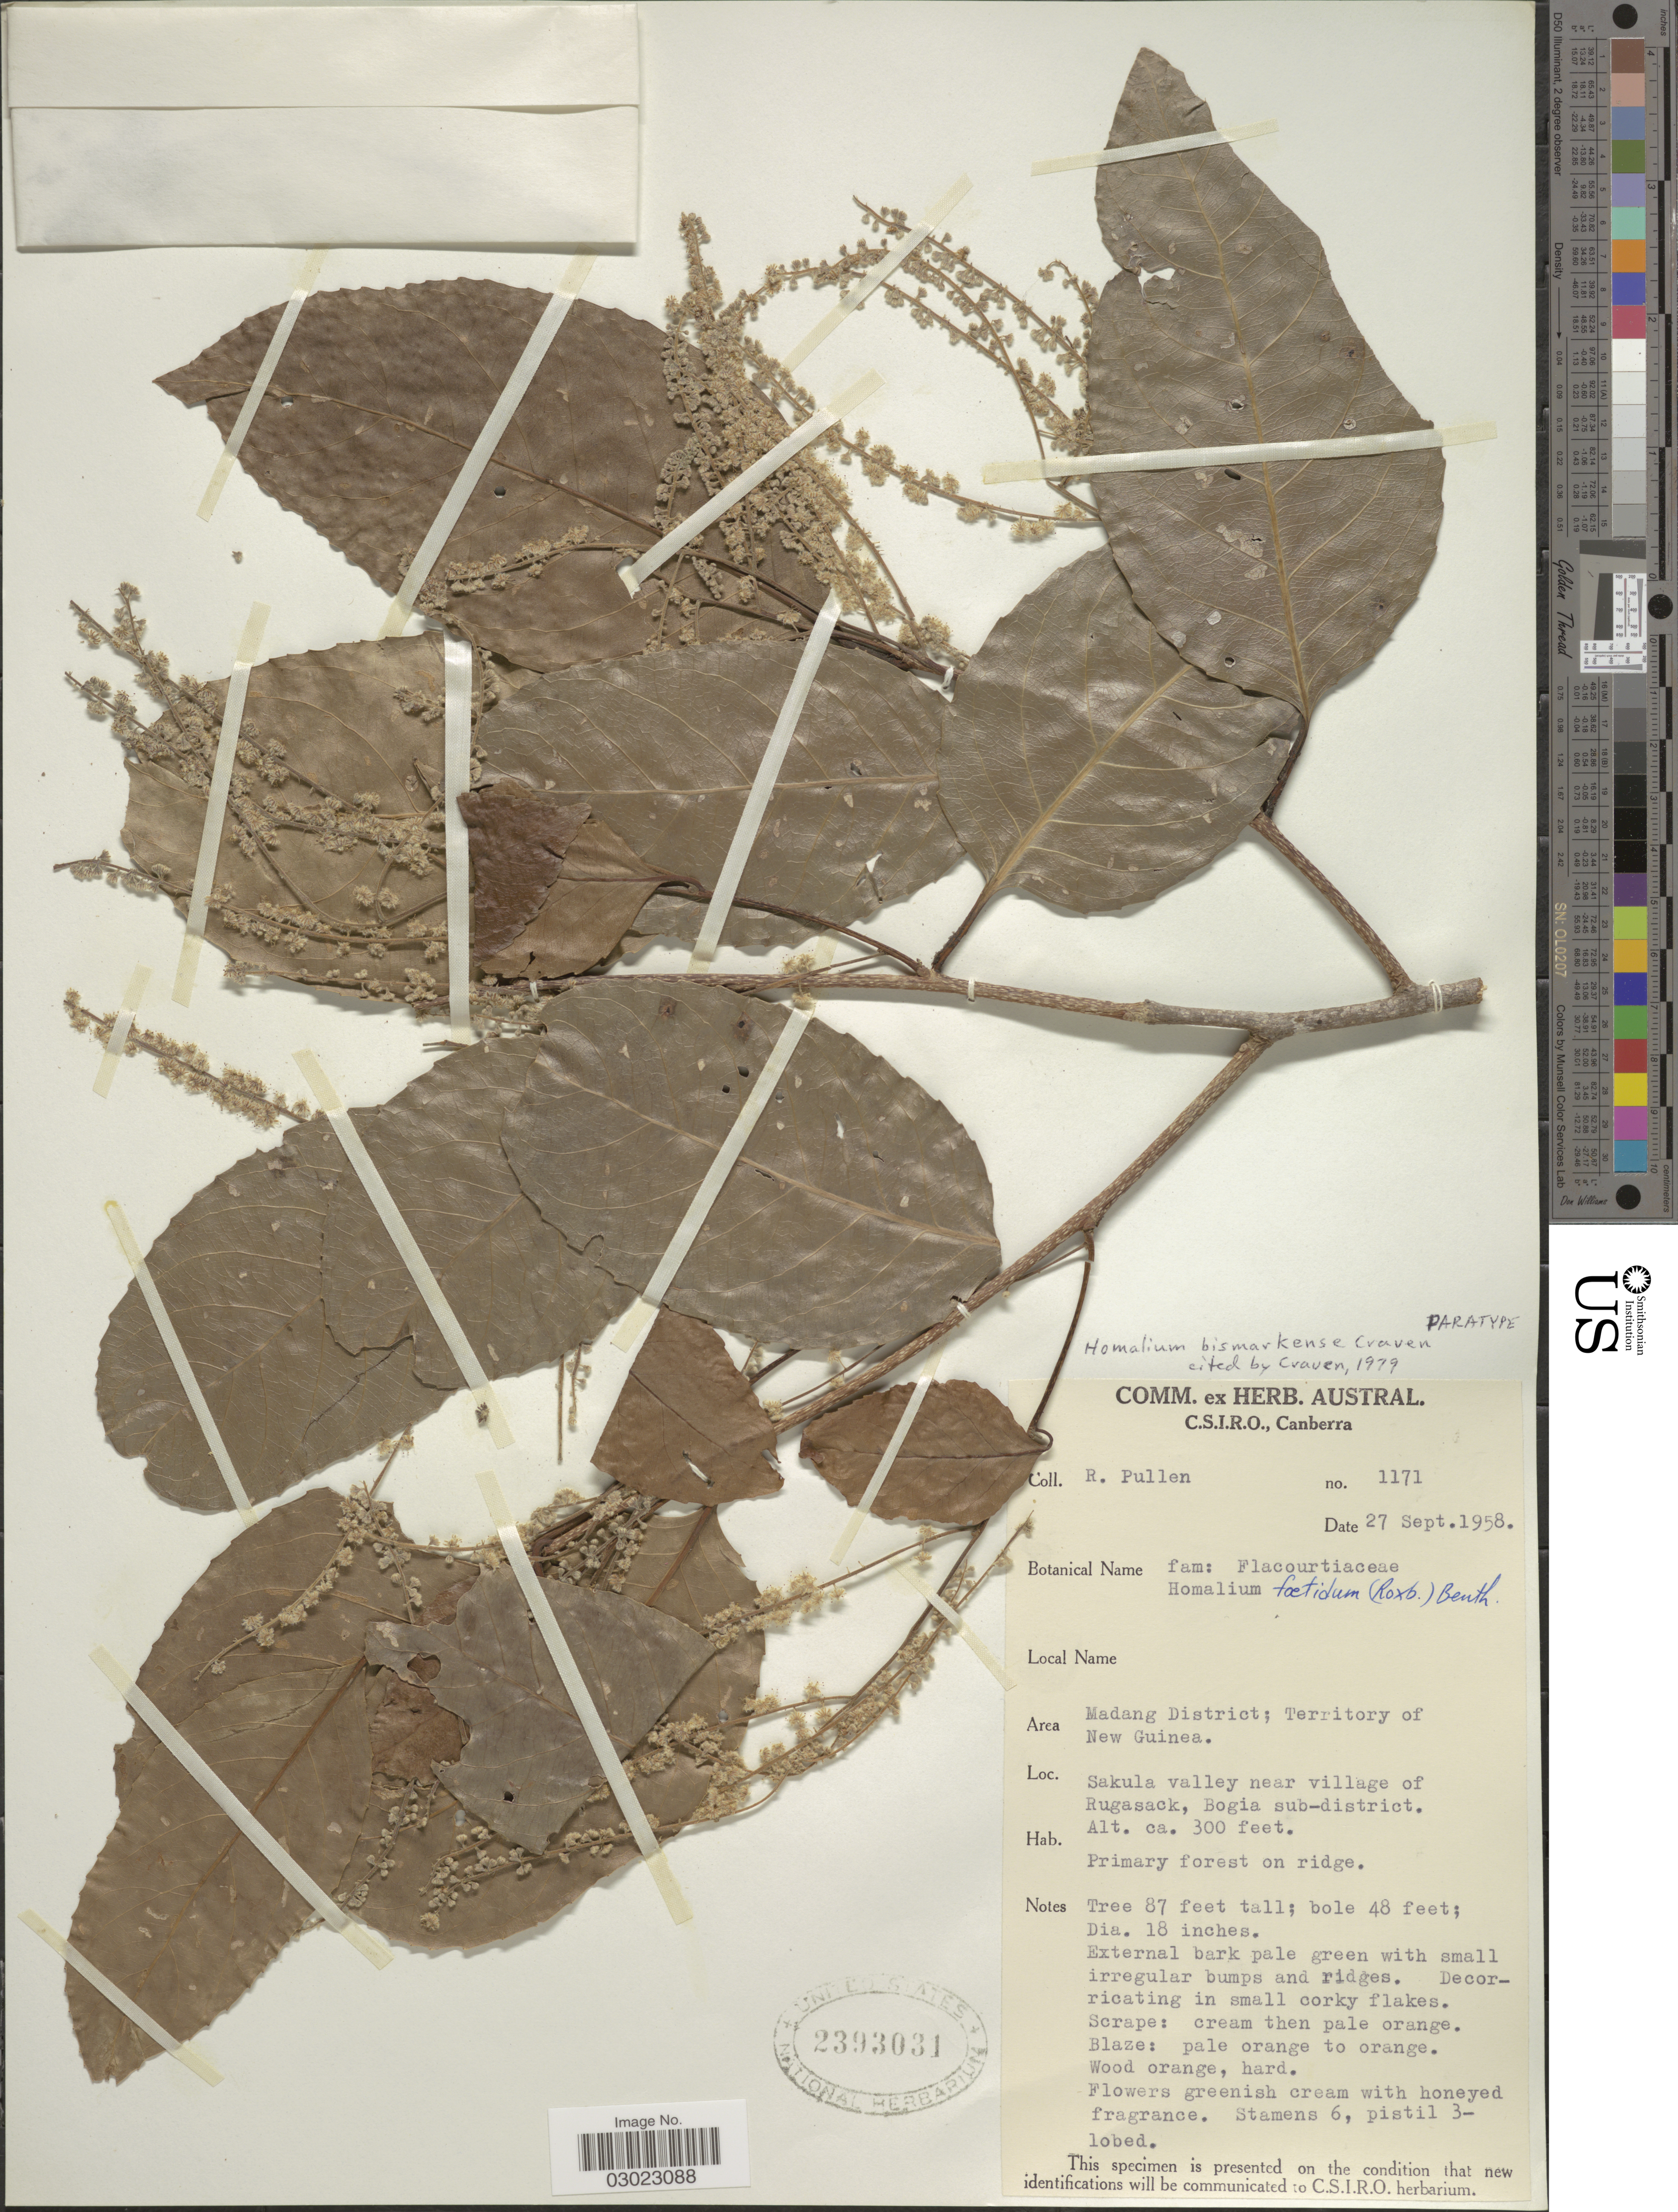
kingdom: Plantae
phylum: Tracheophyta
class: Magnoliopsida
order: Malpighiales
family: Salicaceae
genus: Homalium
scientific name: Homalium bismarckense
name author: Craven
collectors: R. Pullen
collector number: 1171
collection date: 1958-09-27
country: Papua New Guinea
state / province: Madang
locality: Madang District; Territory of New Guinea. Sakula valley near village of Rugasack, Bogia sub-district.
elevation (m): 91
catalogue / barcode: US 2393031